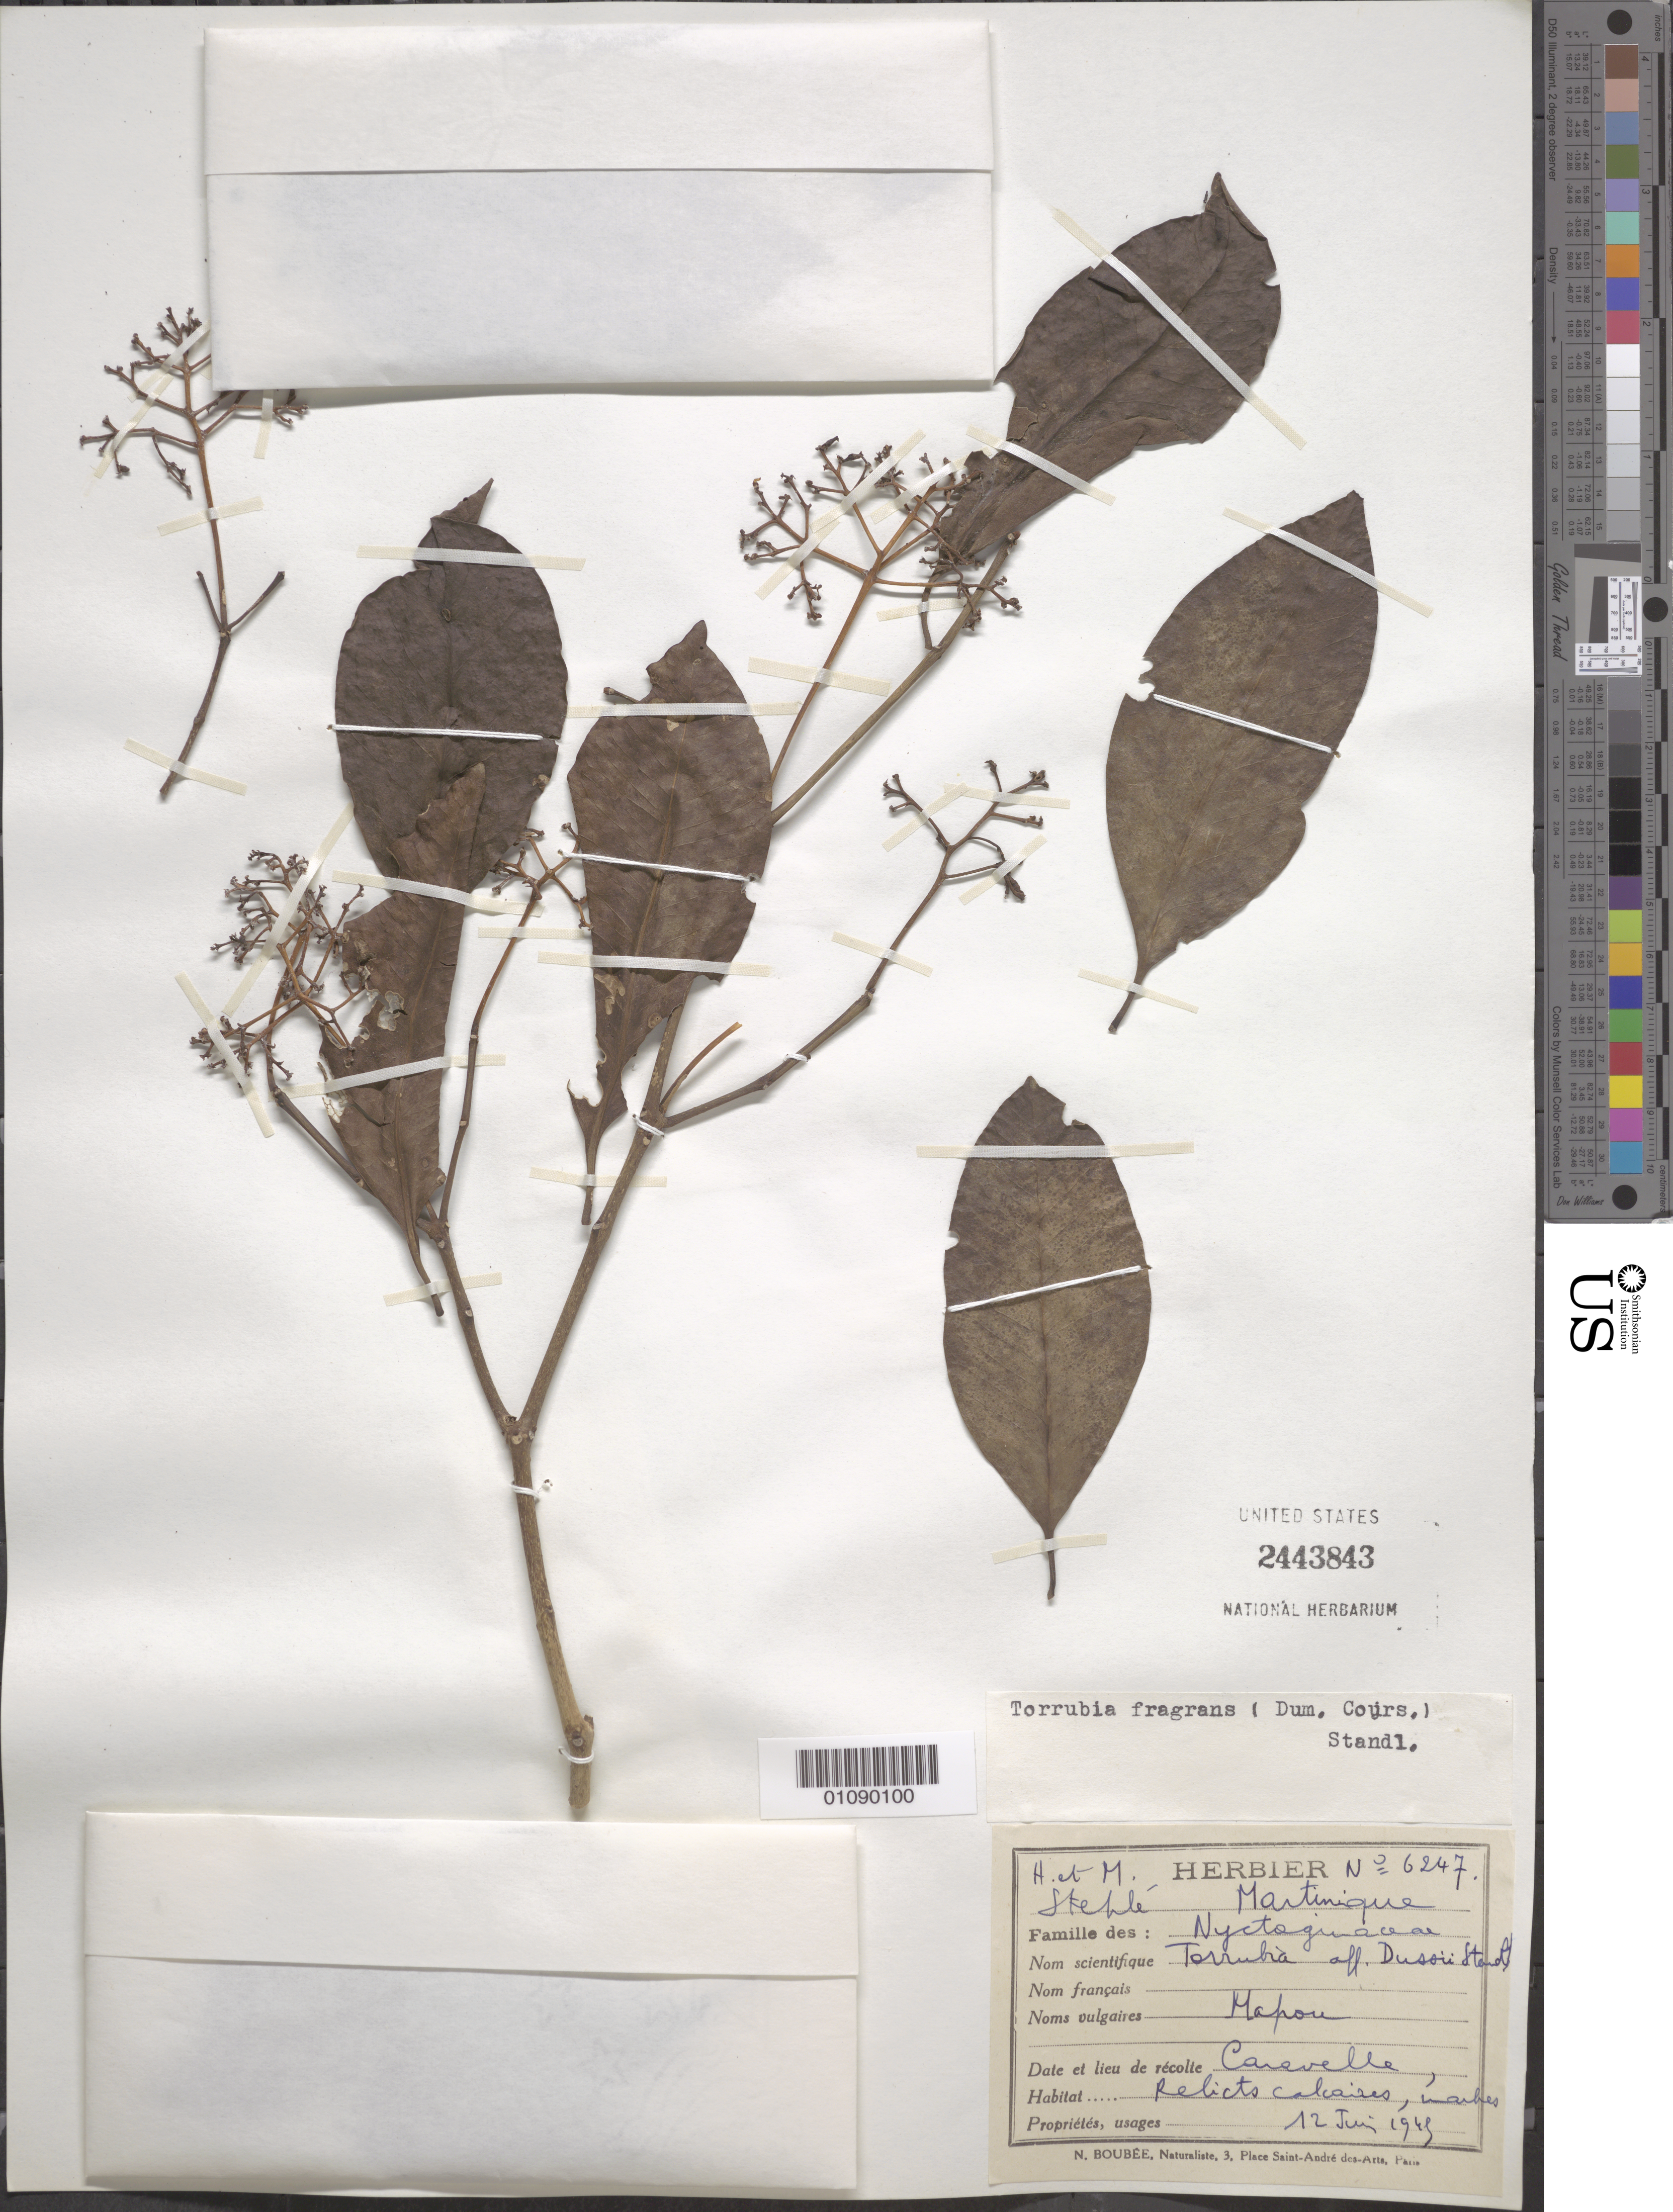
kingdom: Plantae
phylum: Tracheophyta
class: Magnoliopsida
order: Caryophyllales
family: Nyctaginaceae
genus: Guapira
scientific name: Guapira fragrans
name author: (Dum. Cours.) Little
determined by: Strong, Mark T., (BOT), Smithsonian Institution - National Museum of Natural History (UNITED STATES)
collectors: H. Stehlé & M. Stehlé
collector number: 6247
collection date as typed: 12 Jun 1945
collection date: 1945-06-12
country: Martinique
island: Martinique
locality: Caravelle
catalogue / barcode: US 2443843